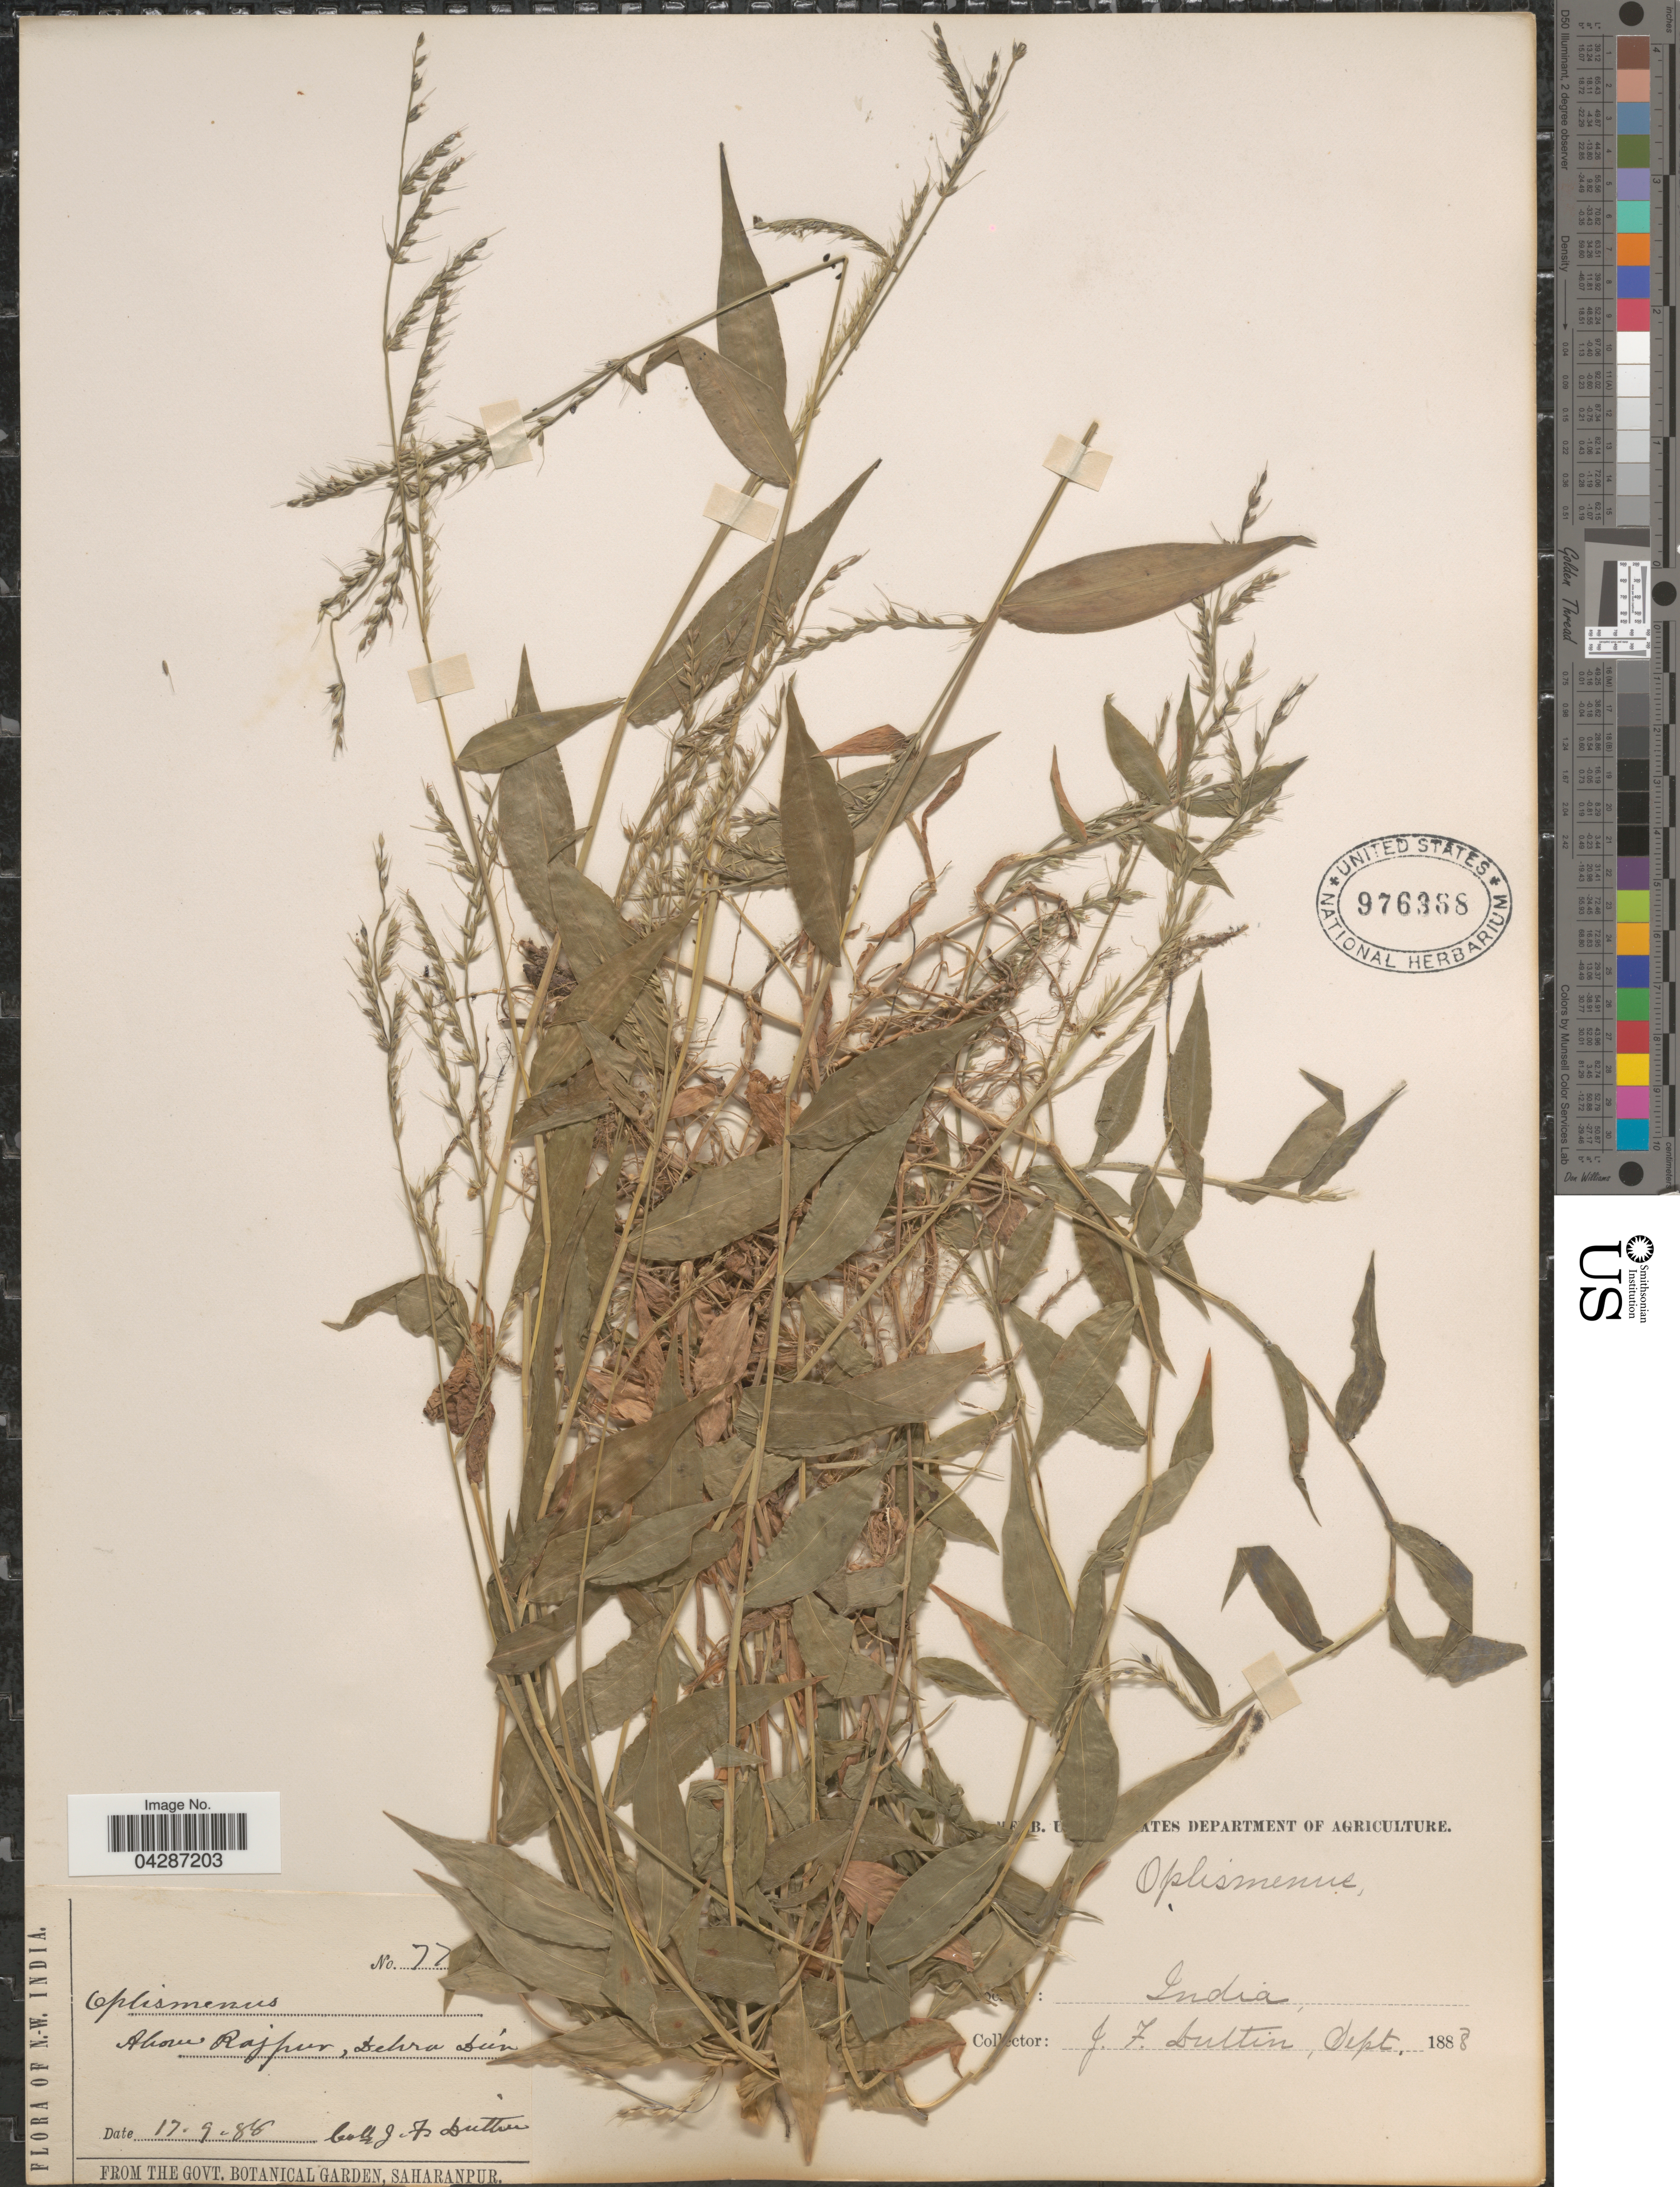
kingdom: Plantae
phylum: Tracheophyta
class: Liliopsida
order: Poales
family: Poaceae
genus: Oplismenus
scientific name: Oplismenus compositus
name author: (L.) P. Beauv.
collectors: J. F. Duthie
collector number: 77!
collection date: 1888-09-17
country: India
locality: N.-W. India. Above Rajpur, Dehra Dun.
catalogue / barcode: US 976388